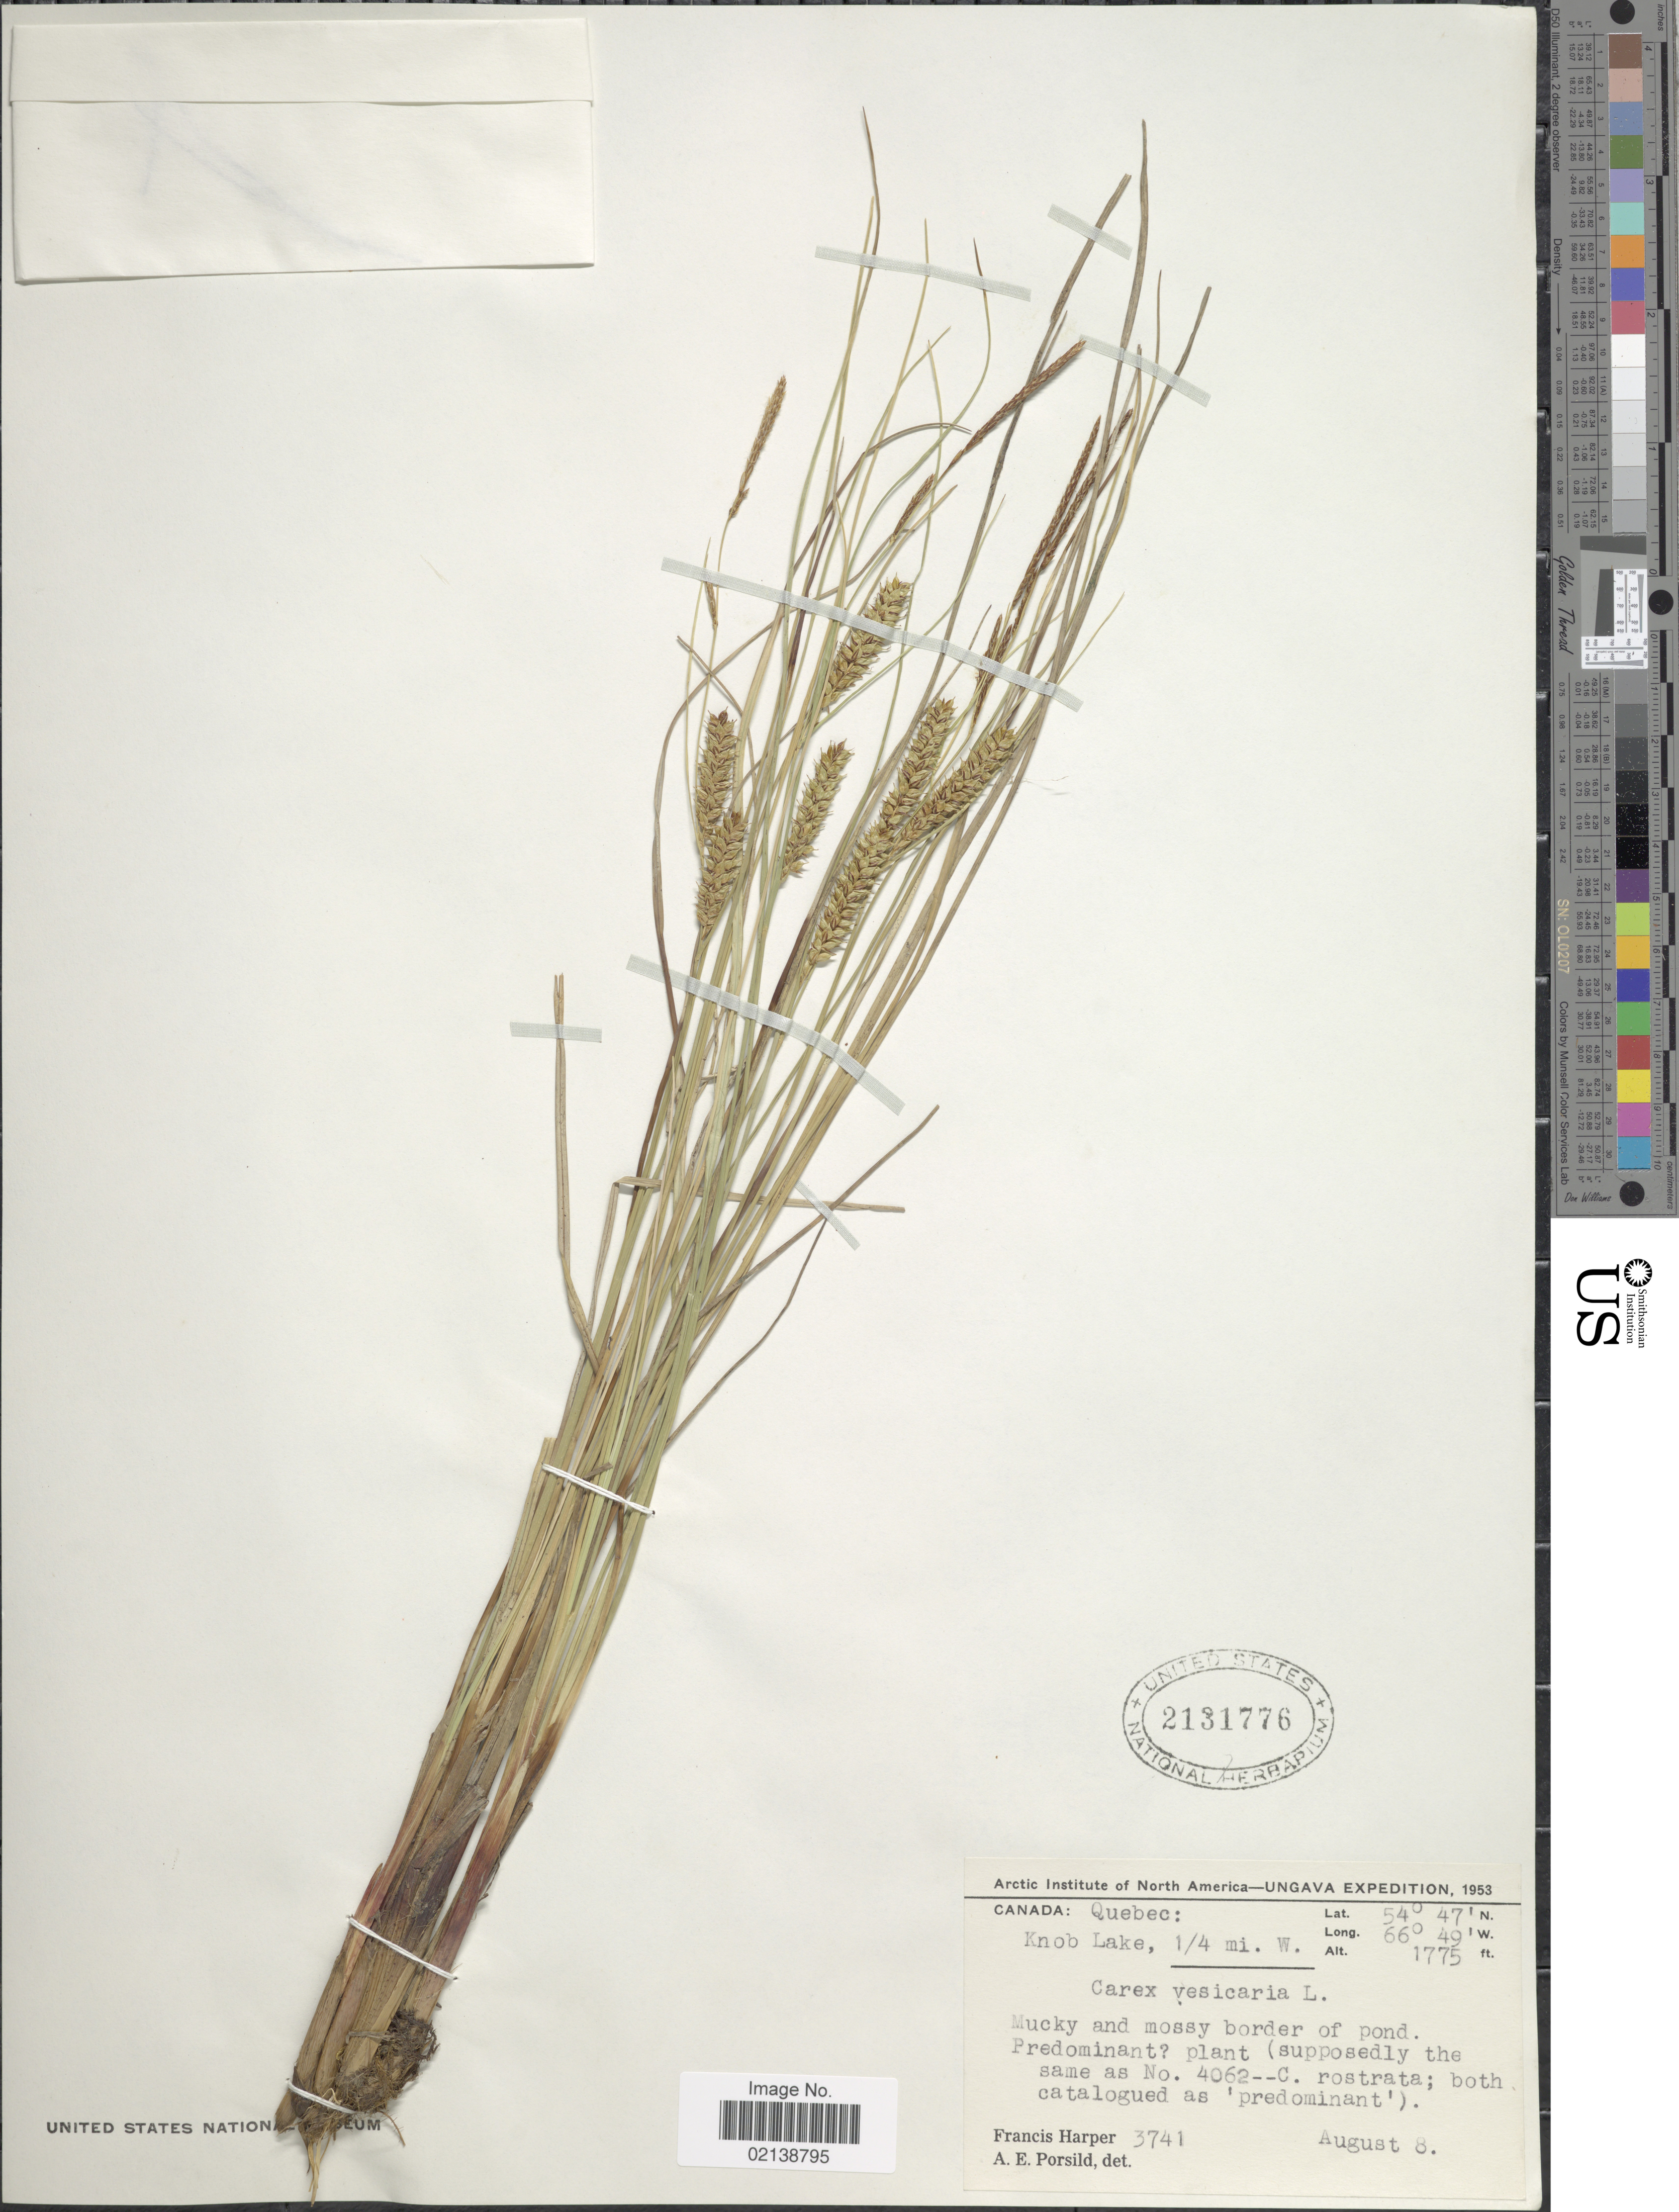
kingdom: Plantae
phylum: Tracheophyta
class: Liliopsida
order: Poales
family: Cyperaceae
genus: Carex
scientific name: Carex vesicaria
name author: L.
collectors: F. Harper & A. E. Porsild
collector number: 3741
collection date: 1953-08-08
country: Canada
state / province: Quebec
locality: Ungava, Knob Lake, 1/4 mi. W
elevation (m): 541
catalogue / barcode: US 2131776